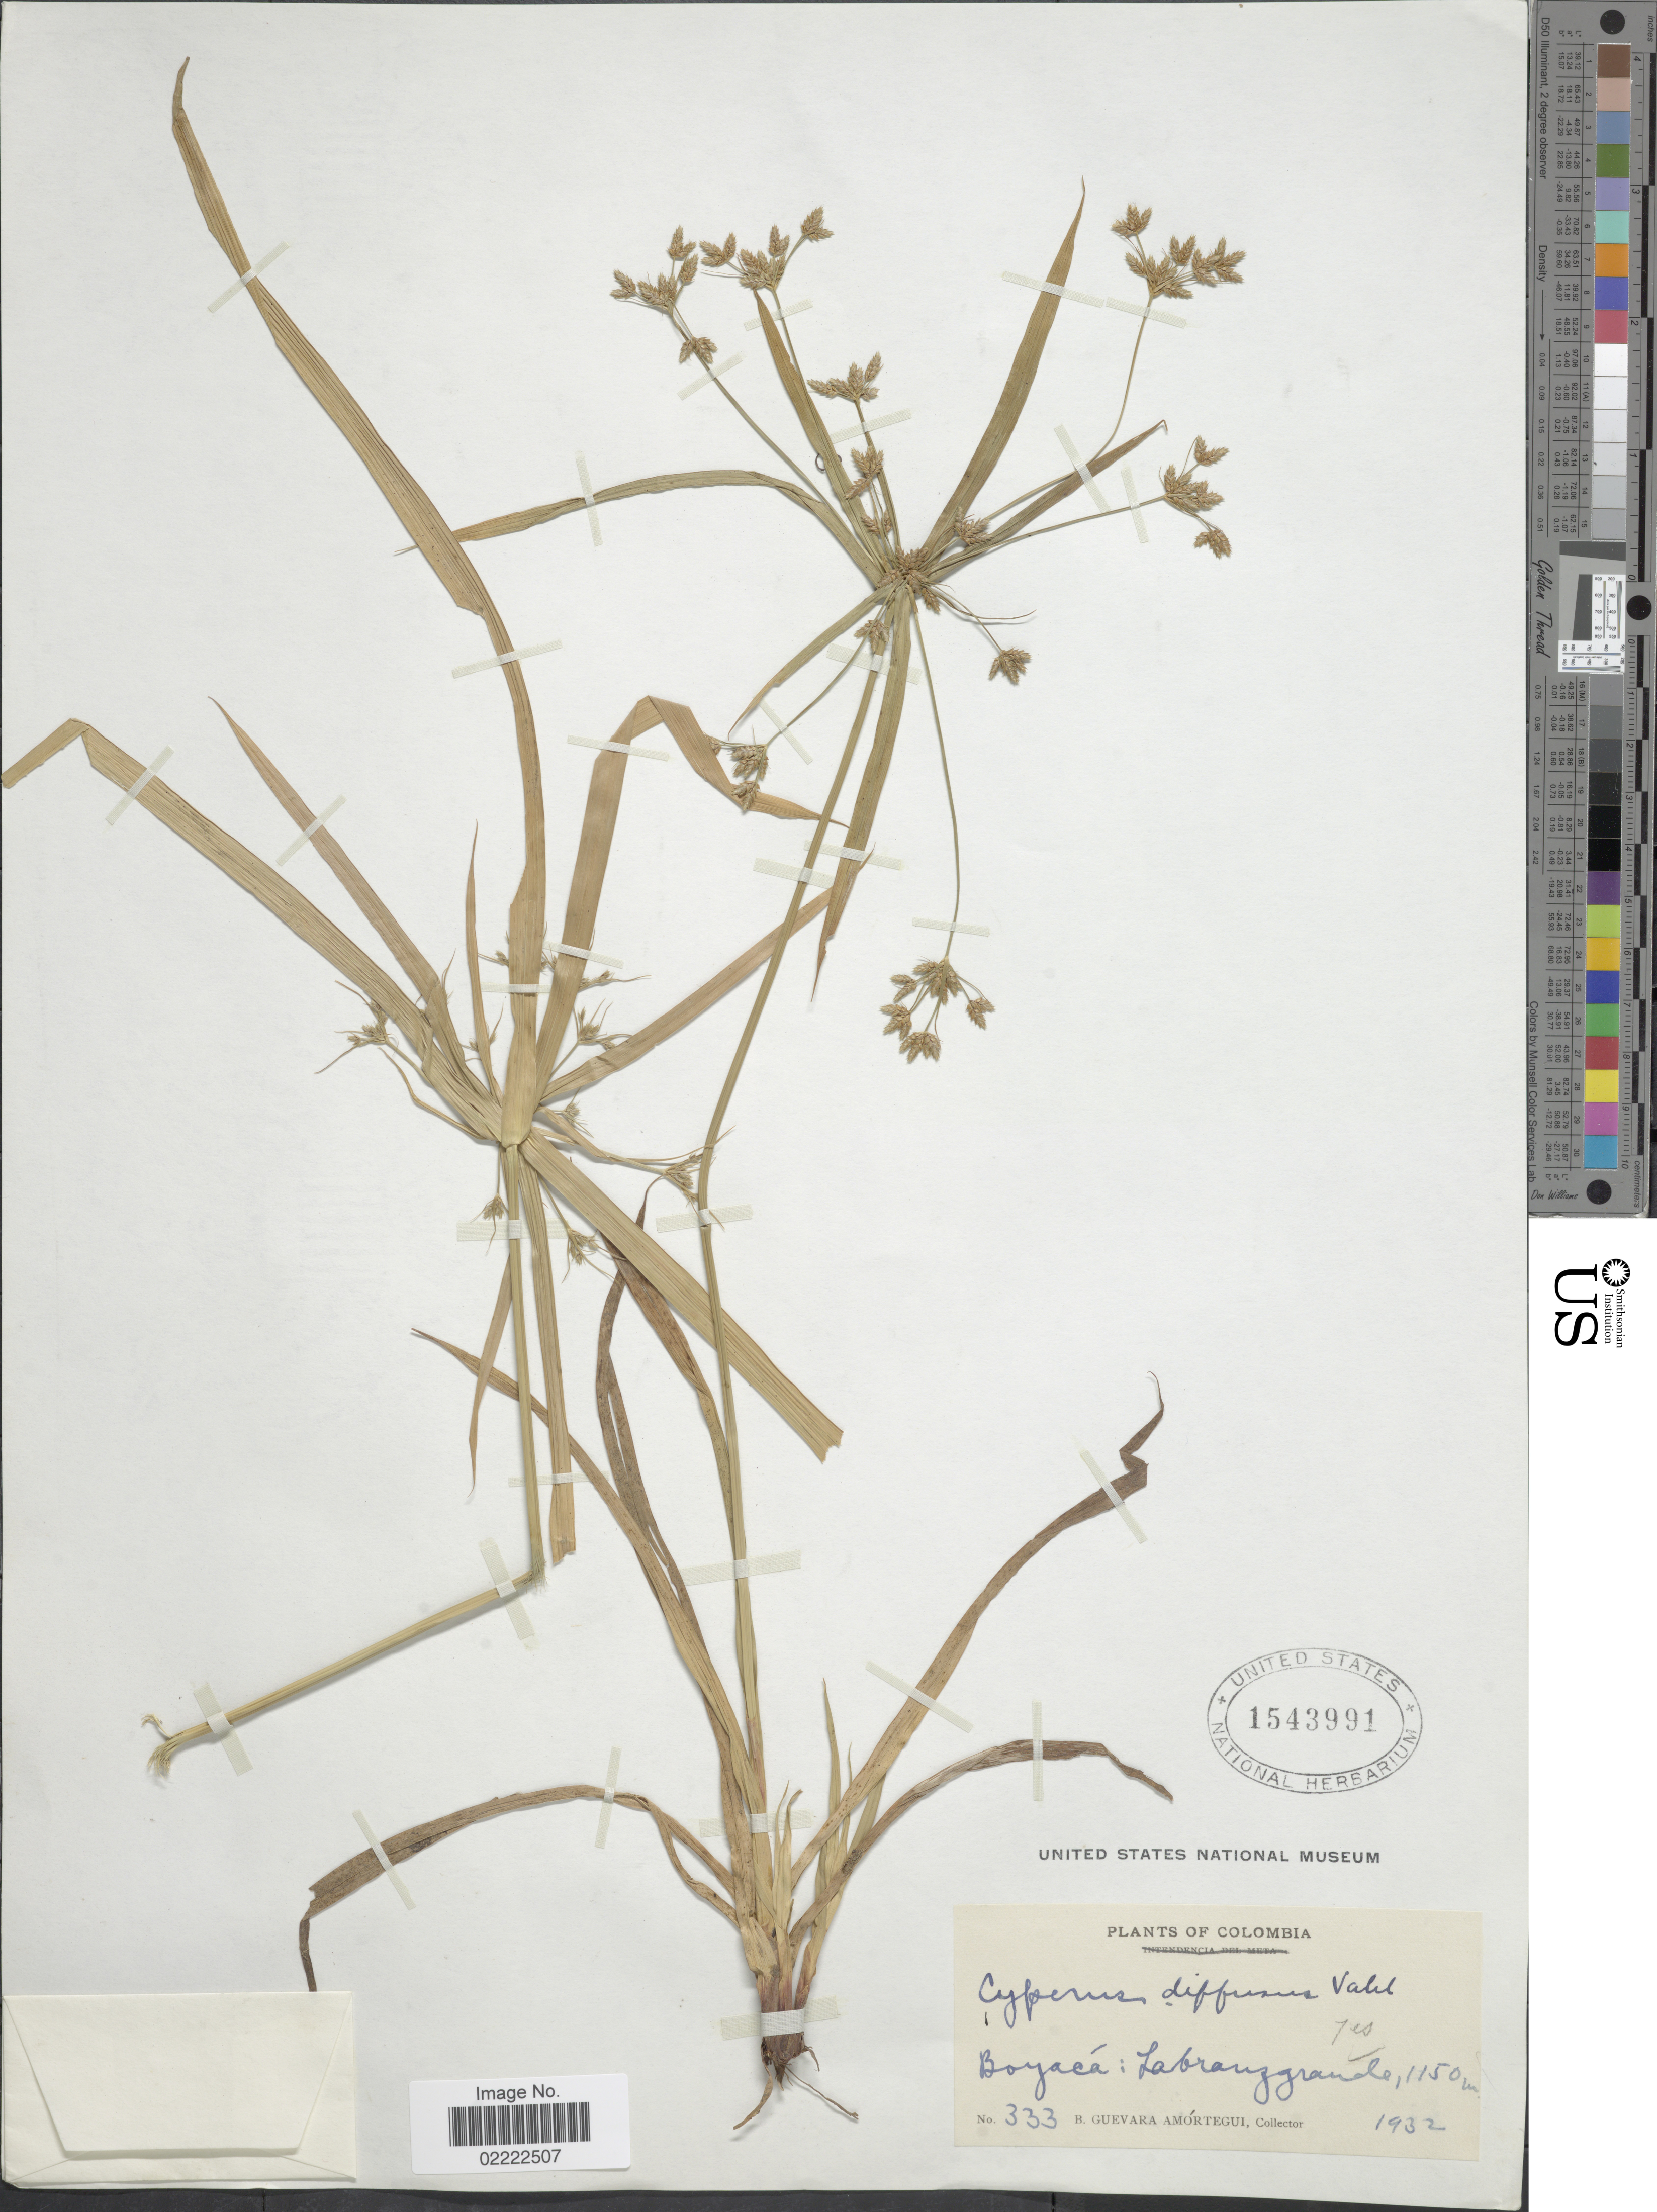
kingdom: Plantae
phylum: Tracheophyta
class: Liliopsida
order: Poales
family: Cyperaceae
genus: Cyperus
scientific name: Cyperus laxus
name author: Lam.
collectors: B. Guevara Amortegui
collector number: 333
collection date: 1932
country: Colombia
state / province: Boyacá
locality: Labranzgrande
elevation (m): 1150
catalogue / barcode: US 1543991